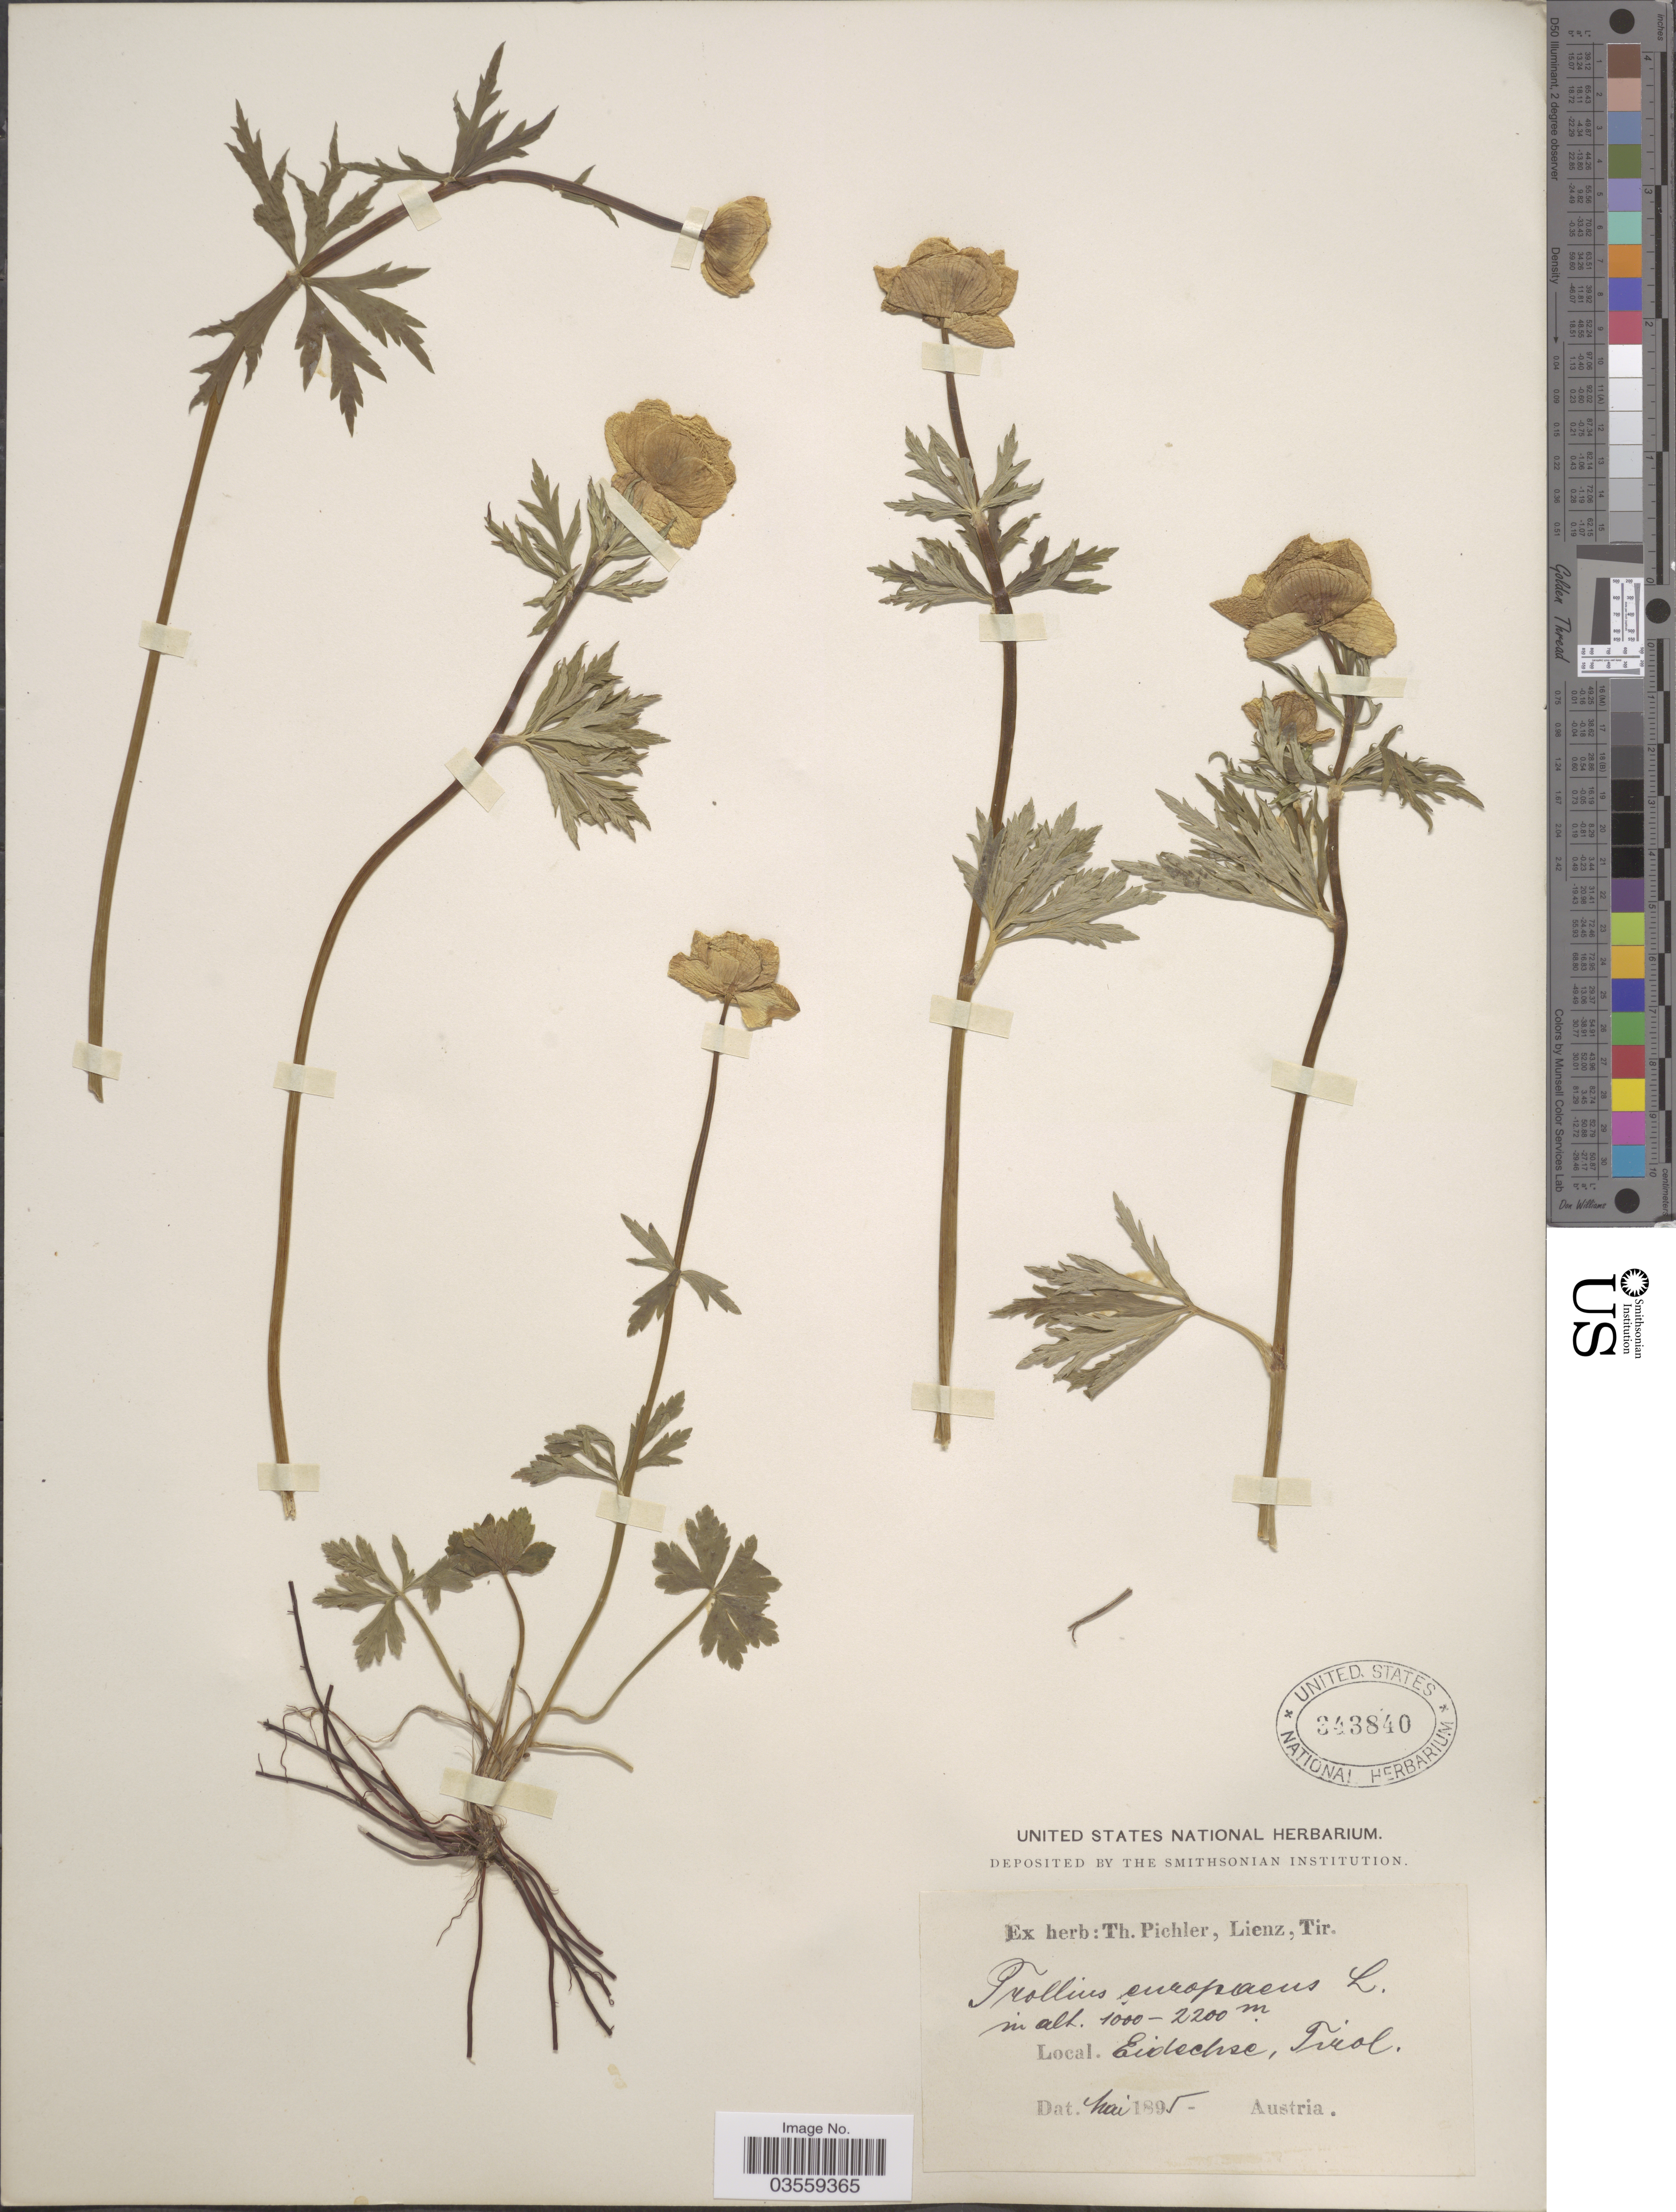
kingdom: Plantae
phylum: Tracheophyta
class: Magnoliopsida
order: Ranunculales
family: Ranunculaceae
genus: Trollius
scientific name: Trollius europaeus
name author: L.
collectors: ex herb. T. Pichler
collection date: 1895-05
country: Austria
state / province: Tirol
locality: Eidschse.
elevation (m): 1000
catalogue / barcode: US 343840